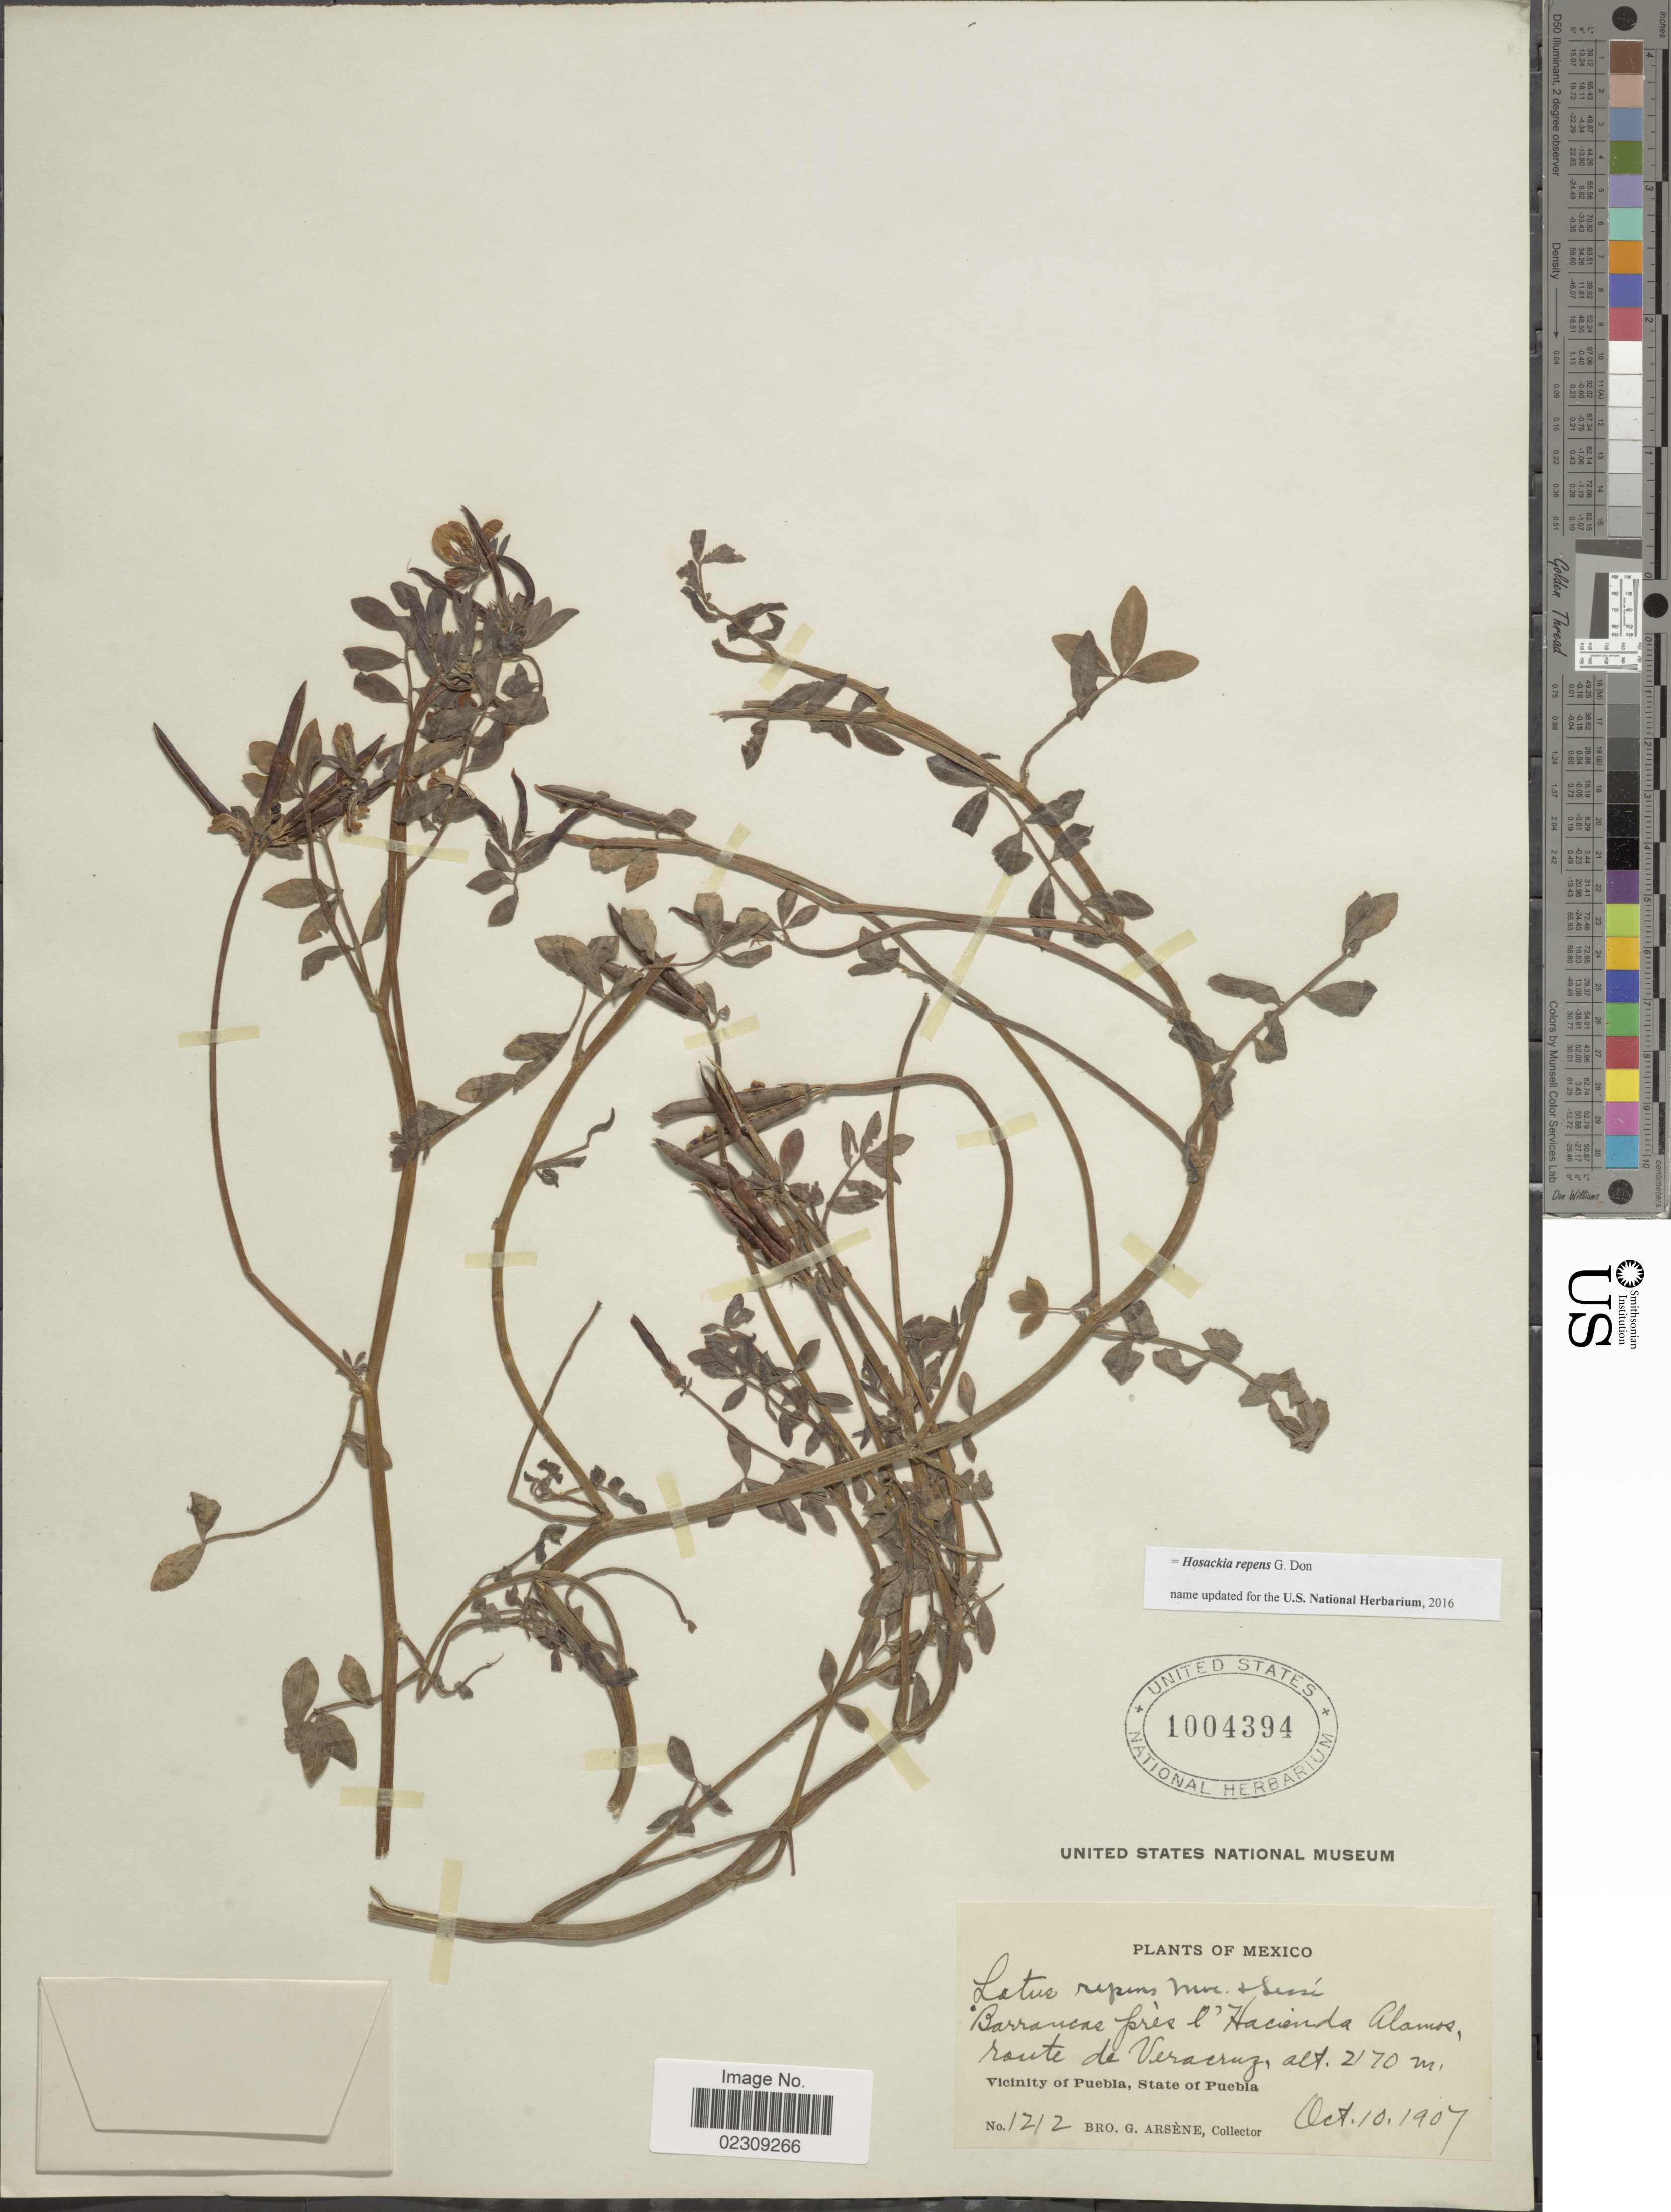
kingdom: Plantae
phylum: Tracheophyta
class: Magnoliopsida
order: Fabales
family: Fabaceae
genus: Hosackia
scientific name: Hosackia repens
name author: G. Don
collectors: Bro. G. Arsène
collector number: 1212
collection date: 1907-10-10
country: Mexico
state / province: Puebla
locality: Barrancas prés l'Hacienda Alamos, route de Veracruz, Vicinity of Puebla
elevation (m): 2170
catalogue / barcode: US 1004394